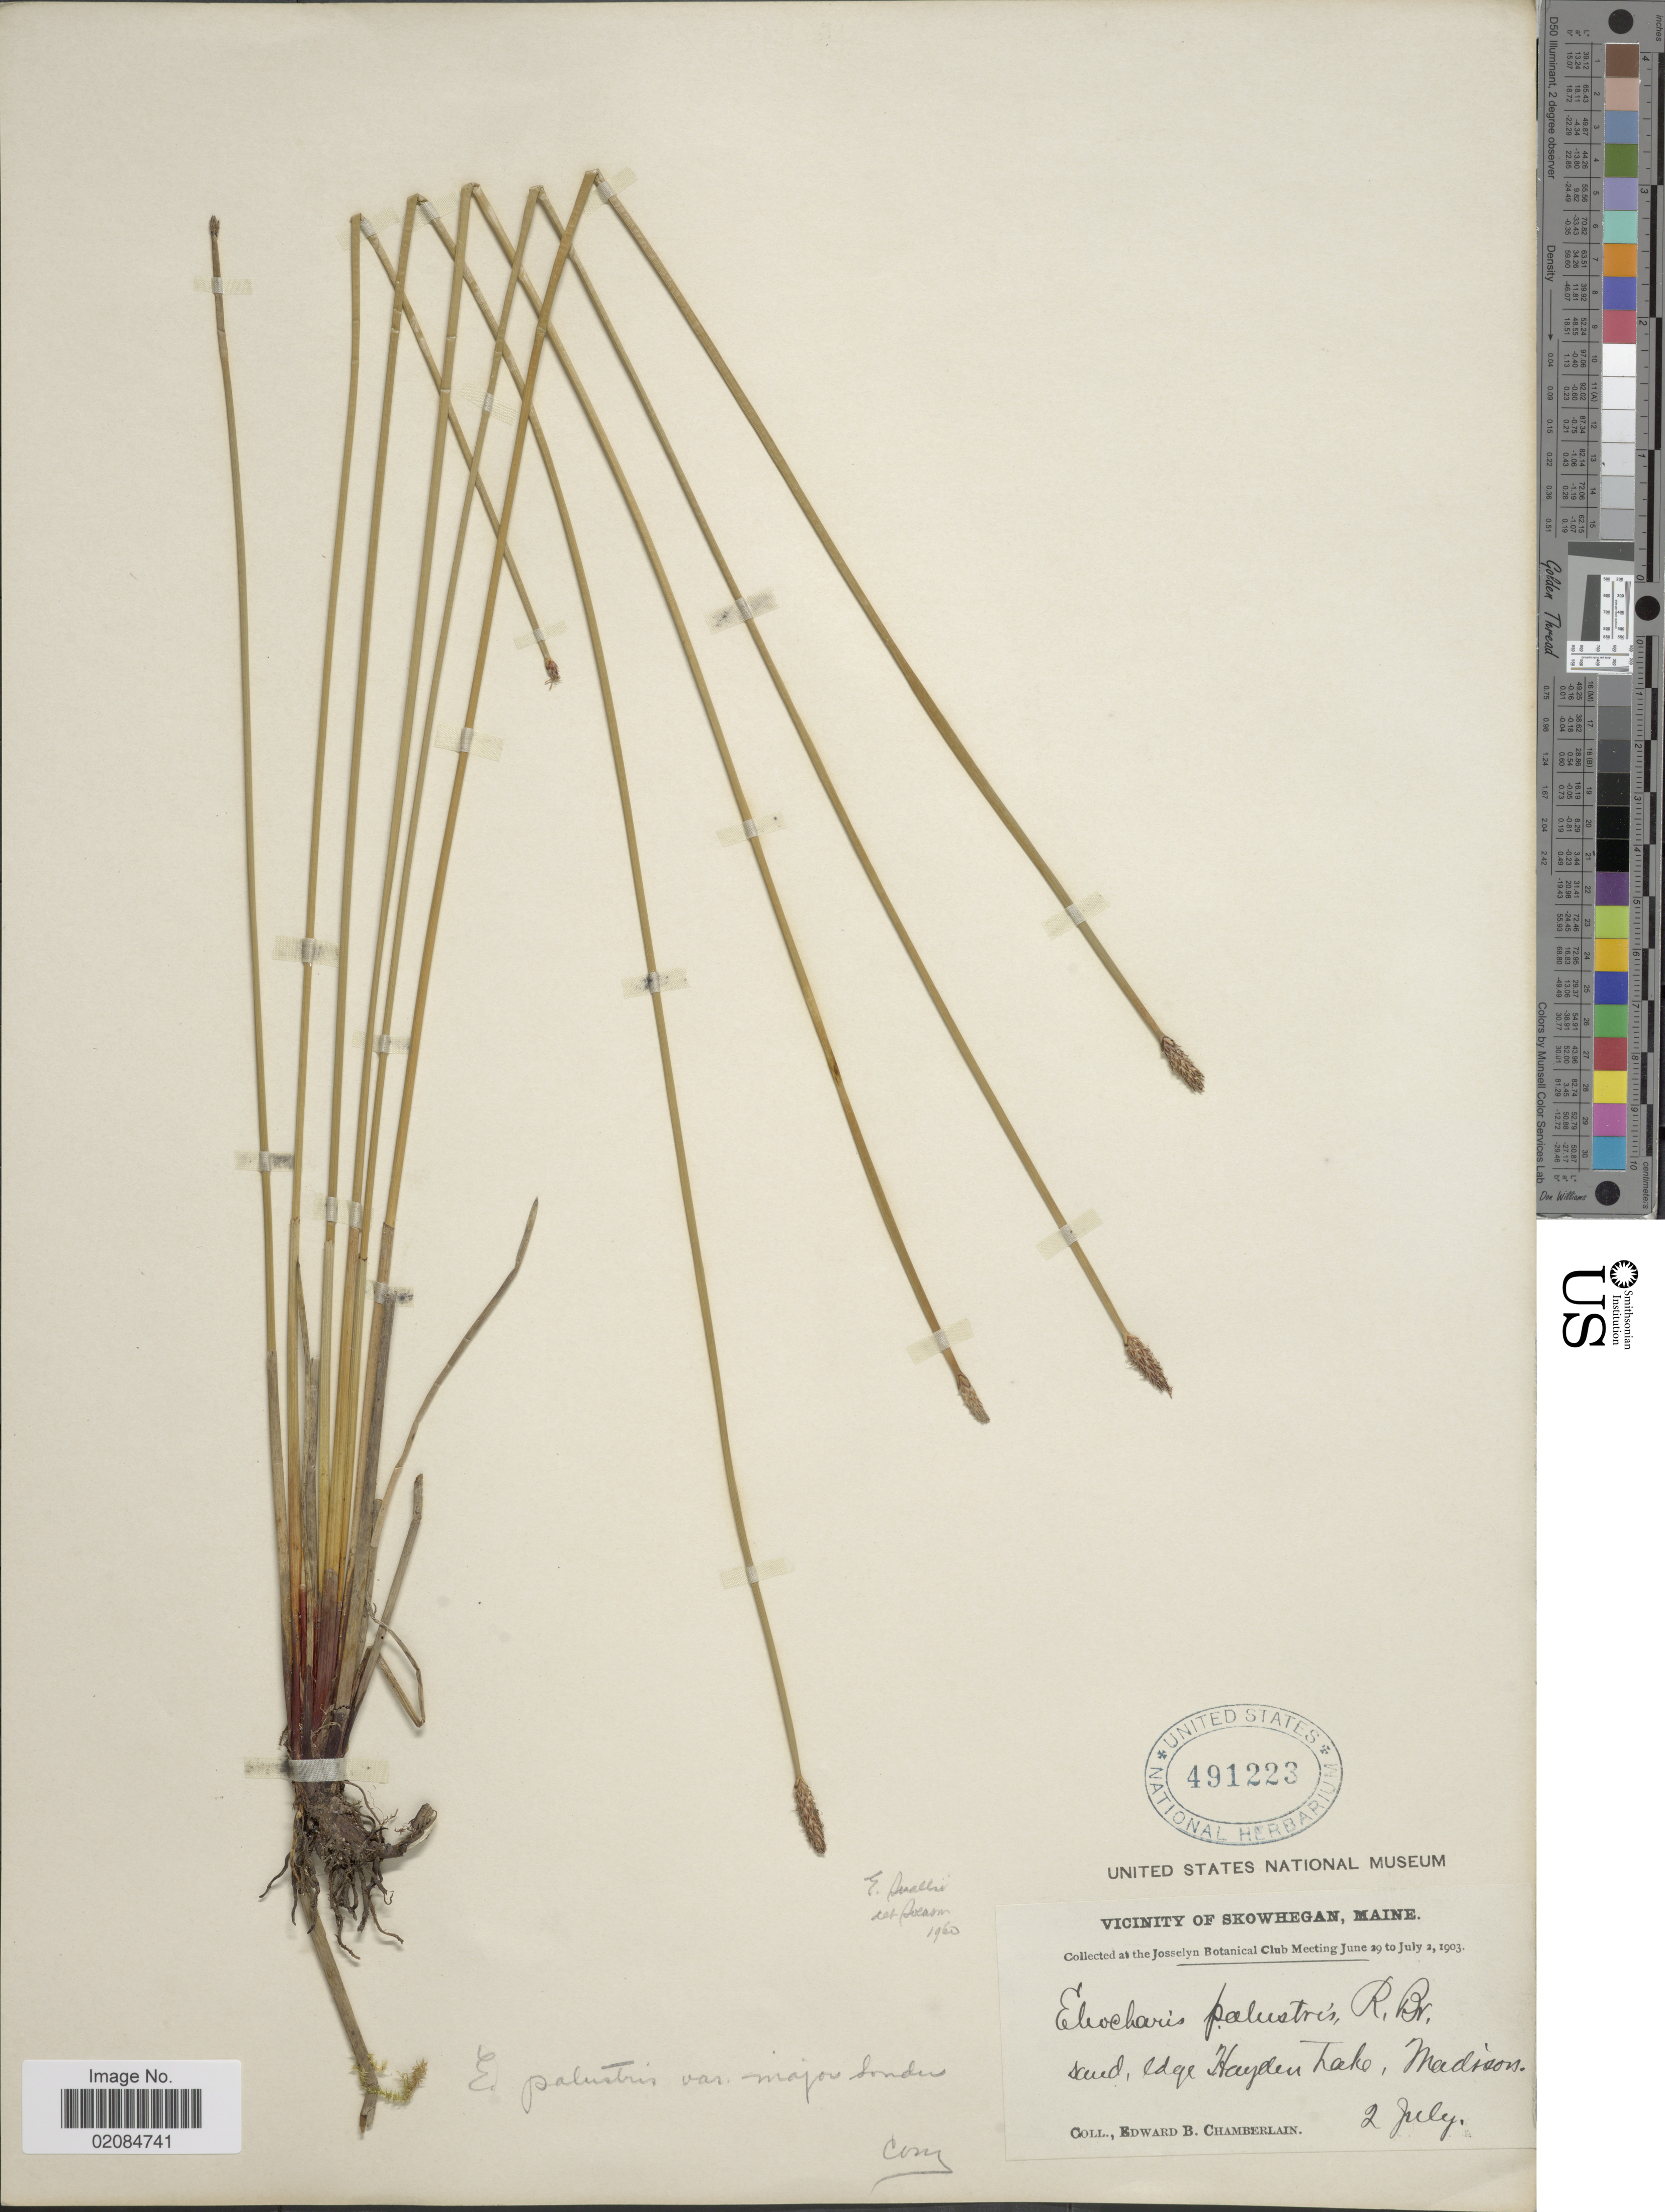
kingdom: Plantae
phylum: Tracheophyta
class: Liliopsida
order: Poales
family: Cyperaceae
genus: Eleocharis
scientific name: Eleocharis palustris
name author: (L.) Roem. & Schult.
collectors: E. Chamberlain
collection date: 1903-07-02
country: United States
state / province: Maine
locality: Vicinity of Skowhegan. edge Hayden Lake, Madison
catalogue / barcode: US 491223